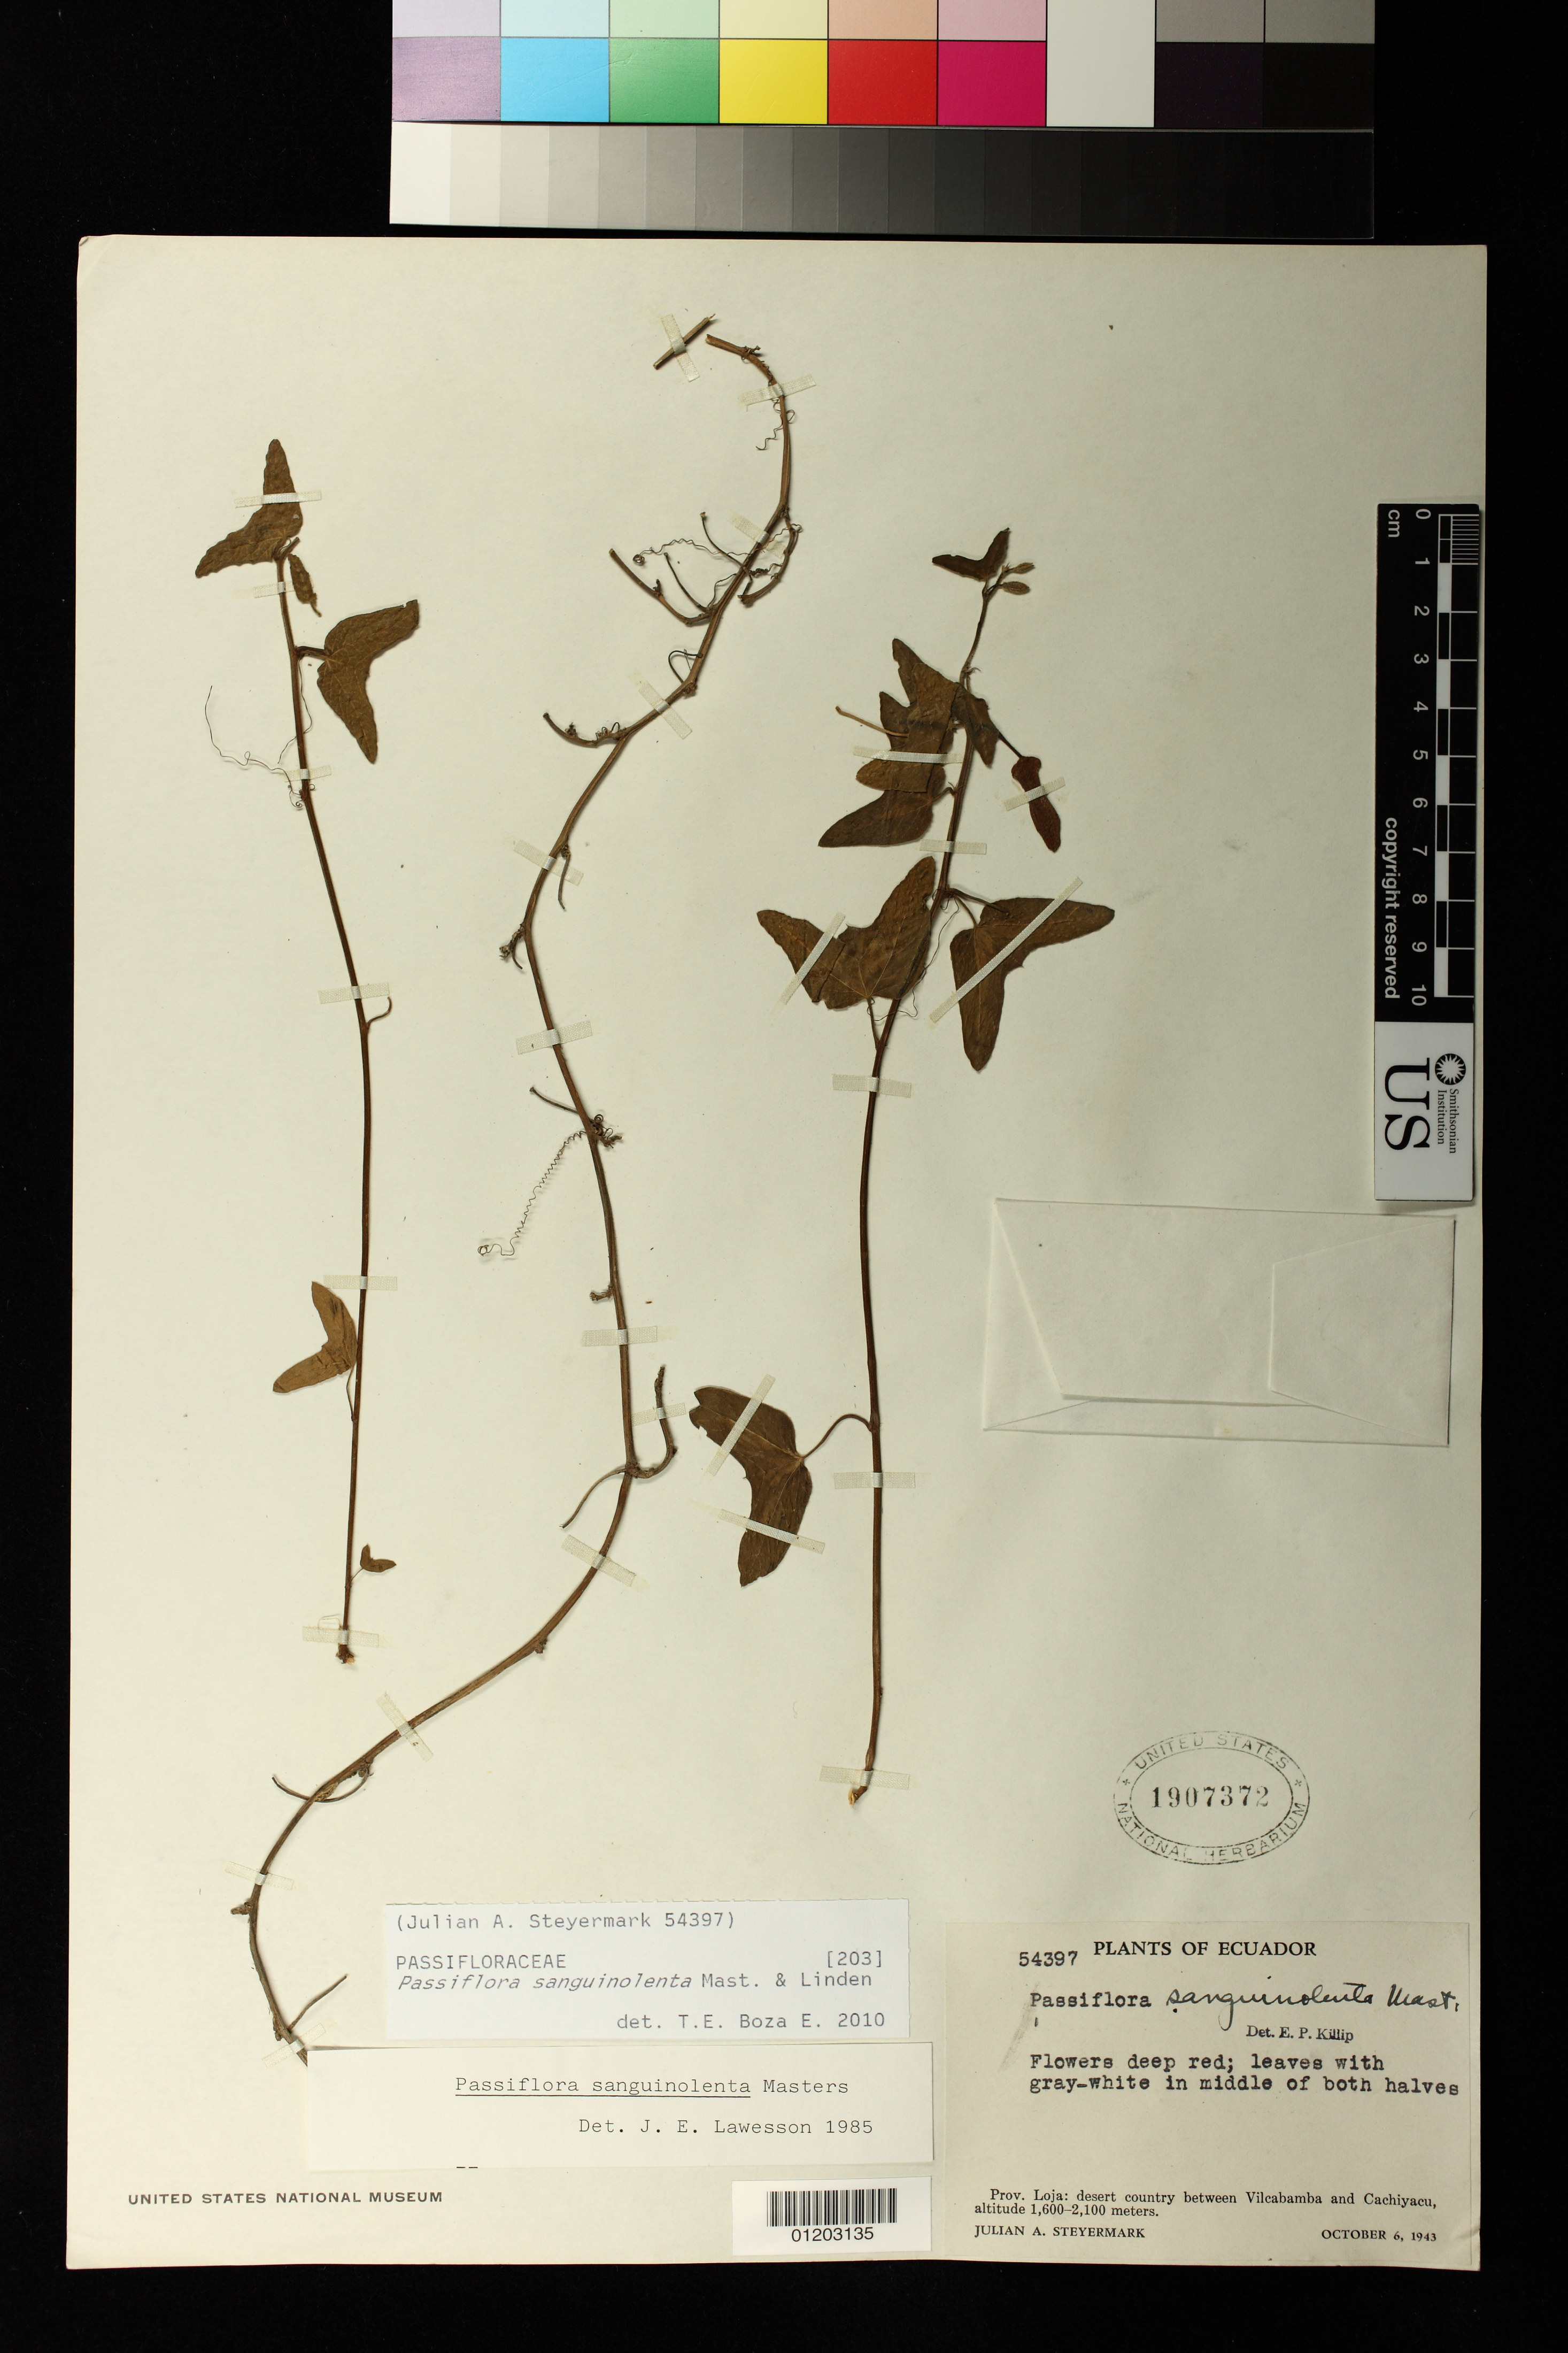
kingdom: Plantae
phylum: Tracheophyta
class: Magnoliopsida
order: Malpighiales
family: Passifloraceae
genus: Passiflora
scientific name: Passiflora sanguinolenta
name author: Mast. & Linden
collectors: J. Steyermark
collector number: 54397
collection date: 1943-09-06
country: Ecuador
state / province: Loja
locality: Desert country between Vilcabamba and Cachiyacu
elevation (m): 1600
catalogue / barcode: US 1907372